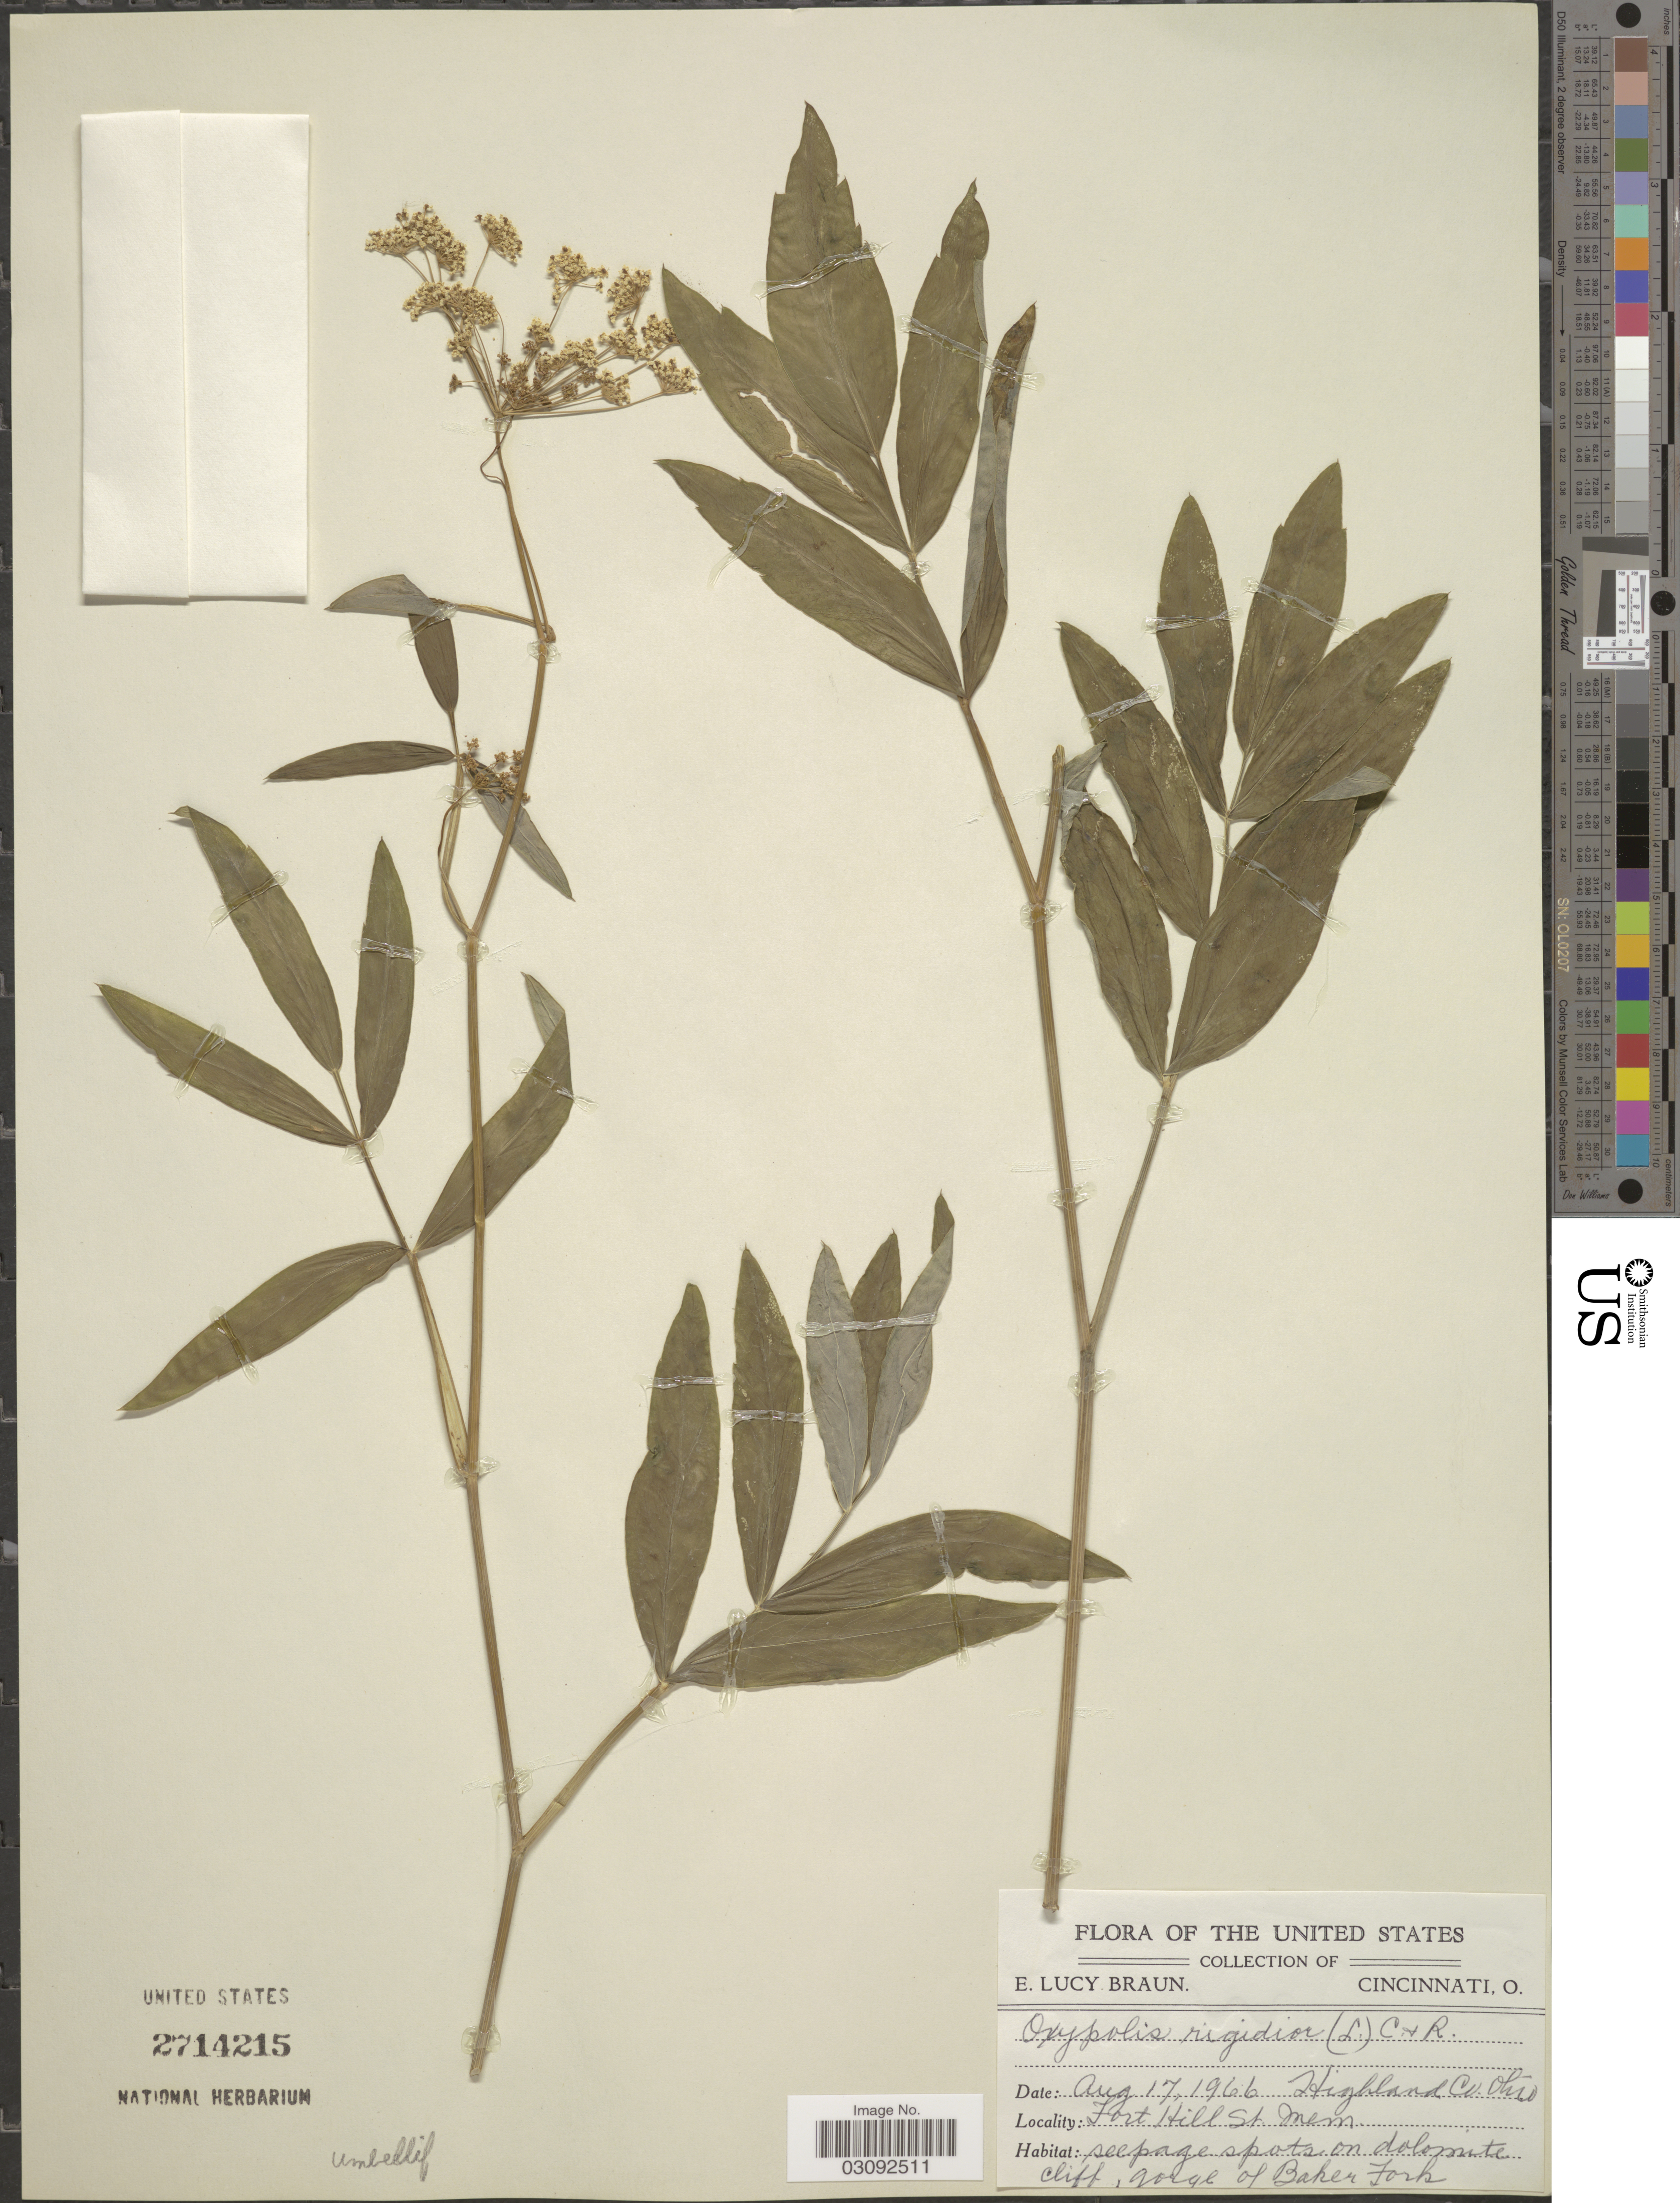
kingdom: Plantae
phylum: Tracheophyta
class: Magnoliopsida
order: Apiales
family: Apiaceae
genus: Oxypolis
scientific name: Oxypolis rigidior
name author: (L.) Raf.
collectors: E. L. Braun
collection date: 1966-08-17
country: United States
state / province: Ohio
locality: Highland Co. Fort Hill St. Mem, gorge of Baker Fork.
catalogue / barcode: US 2714215